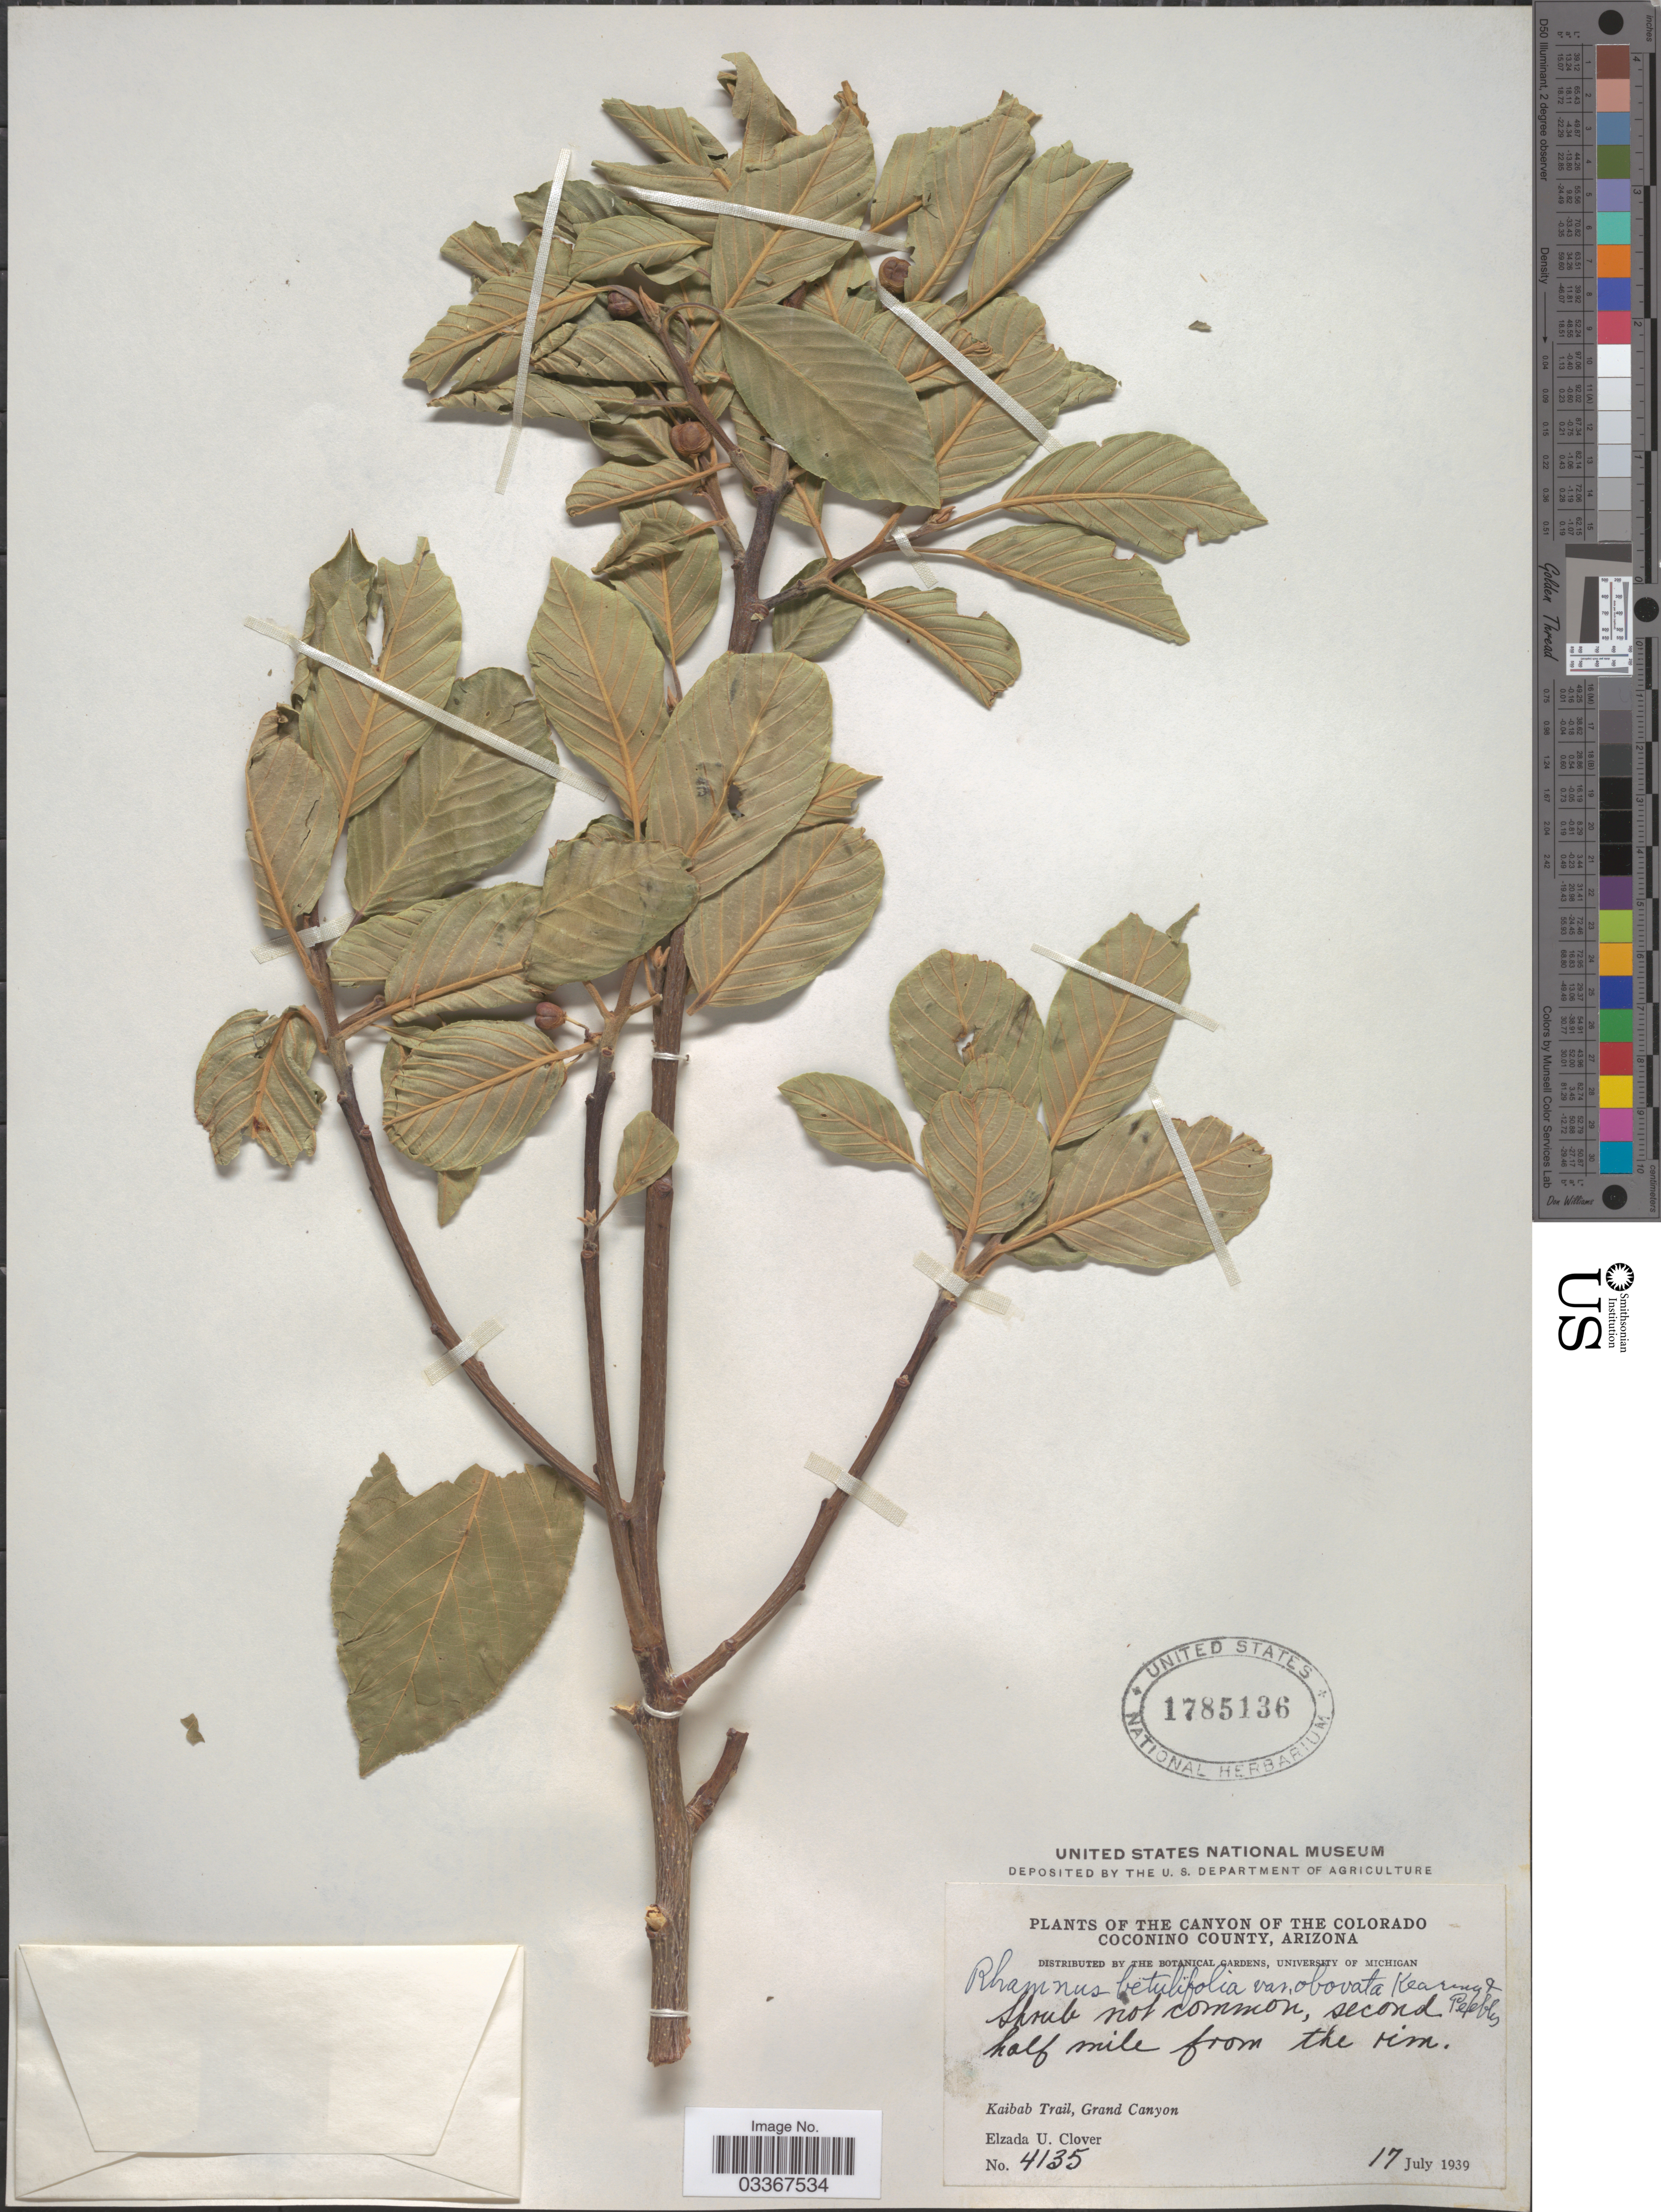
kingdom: Plantae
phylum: Tracheophyta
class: Magnoliopsida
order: Rosales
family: Rhamnaceae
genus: Frangula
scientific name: Frangula obovata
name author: (Kearney & Peebles) G.L. Nesom & Sawyer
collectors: E. U. Clover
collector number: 4135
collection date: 1939-07-17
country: United States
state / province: Arizona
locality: The Canyon of the Colorado, Coconino County, Kaibab Trail, Grand Canyon.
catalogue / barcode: US 1785136